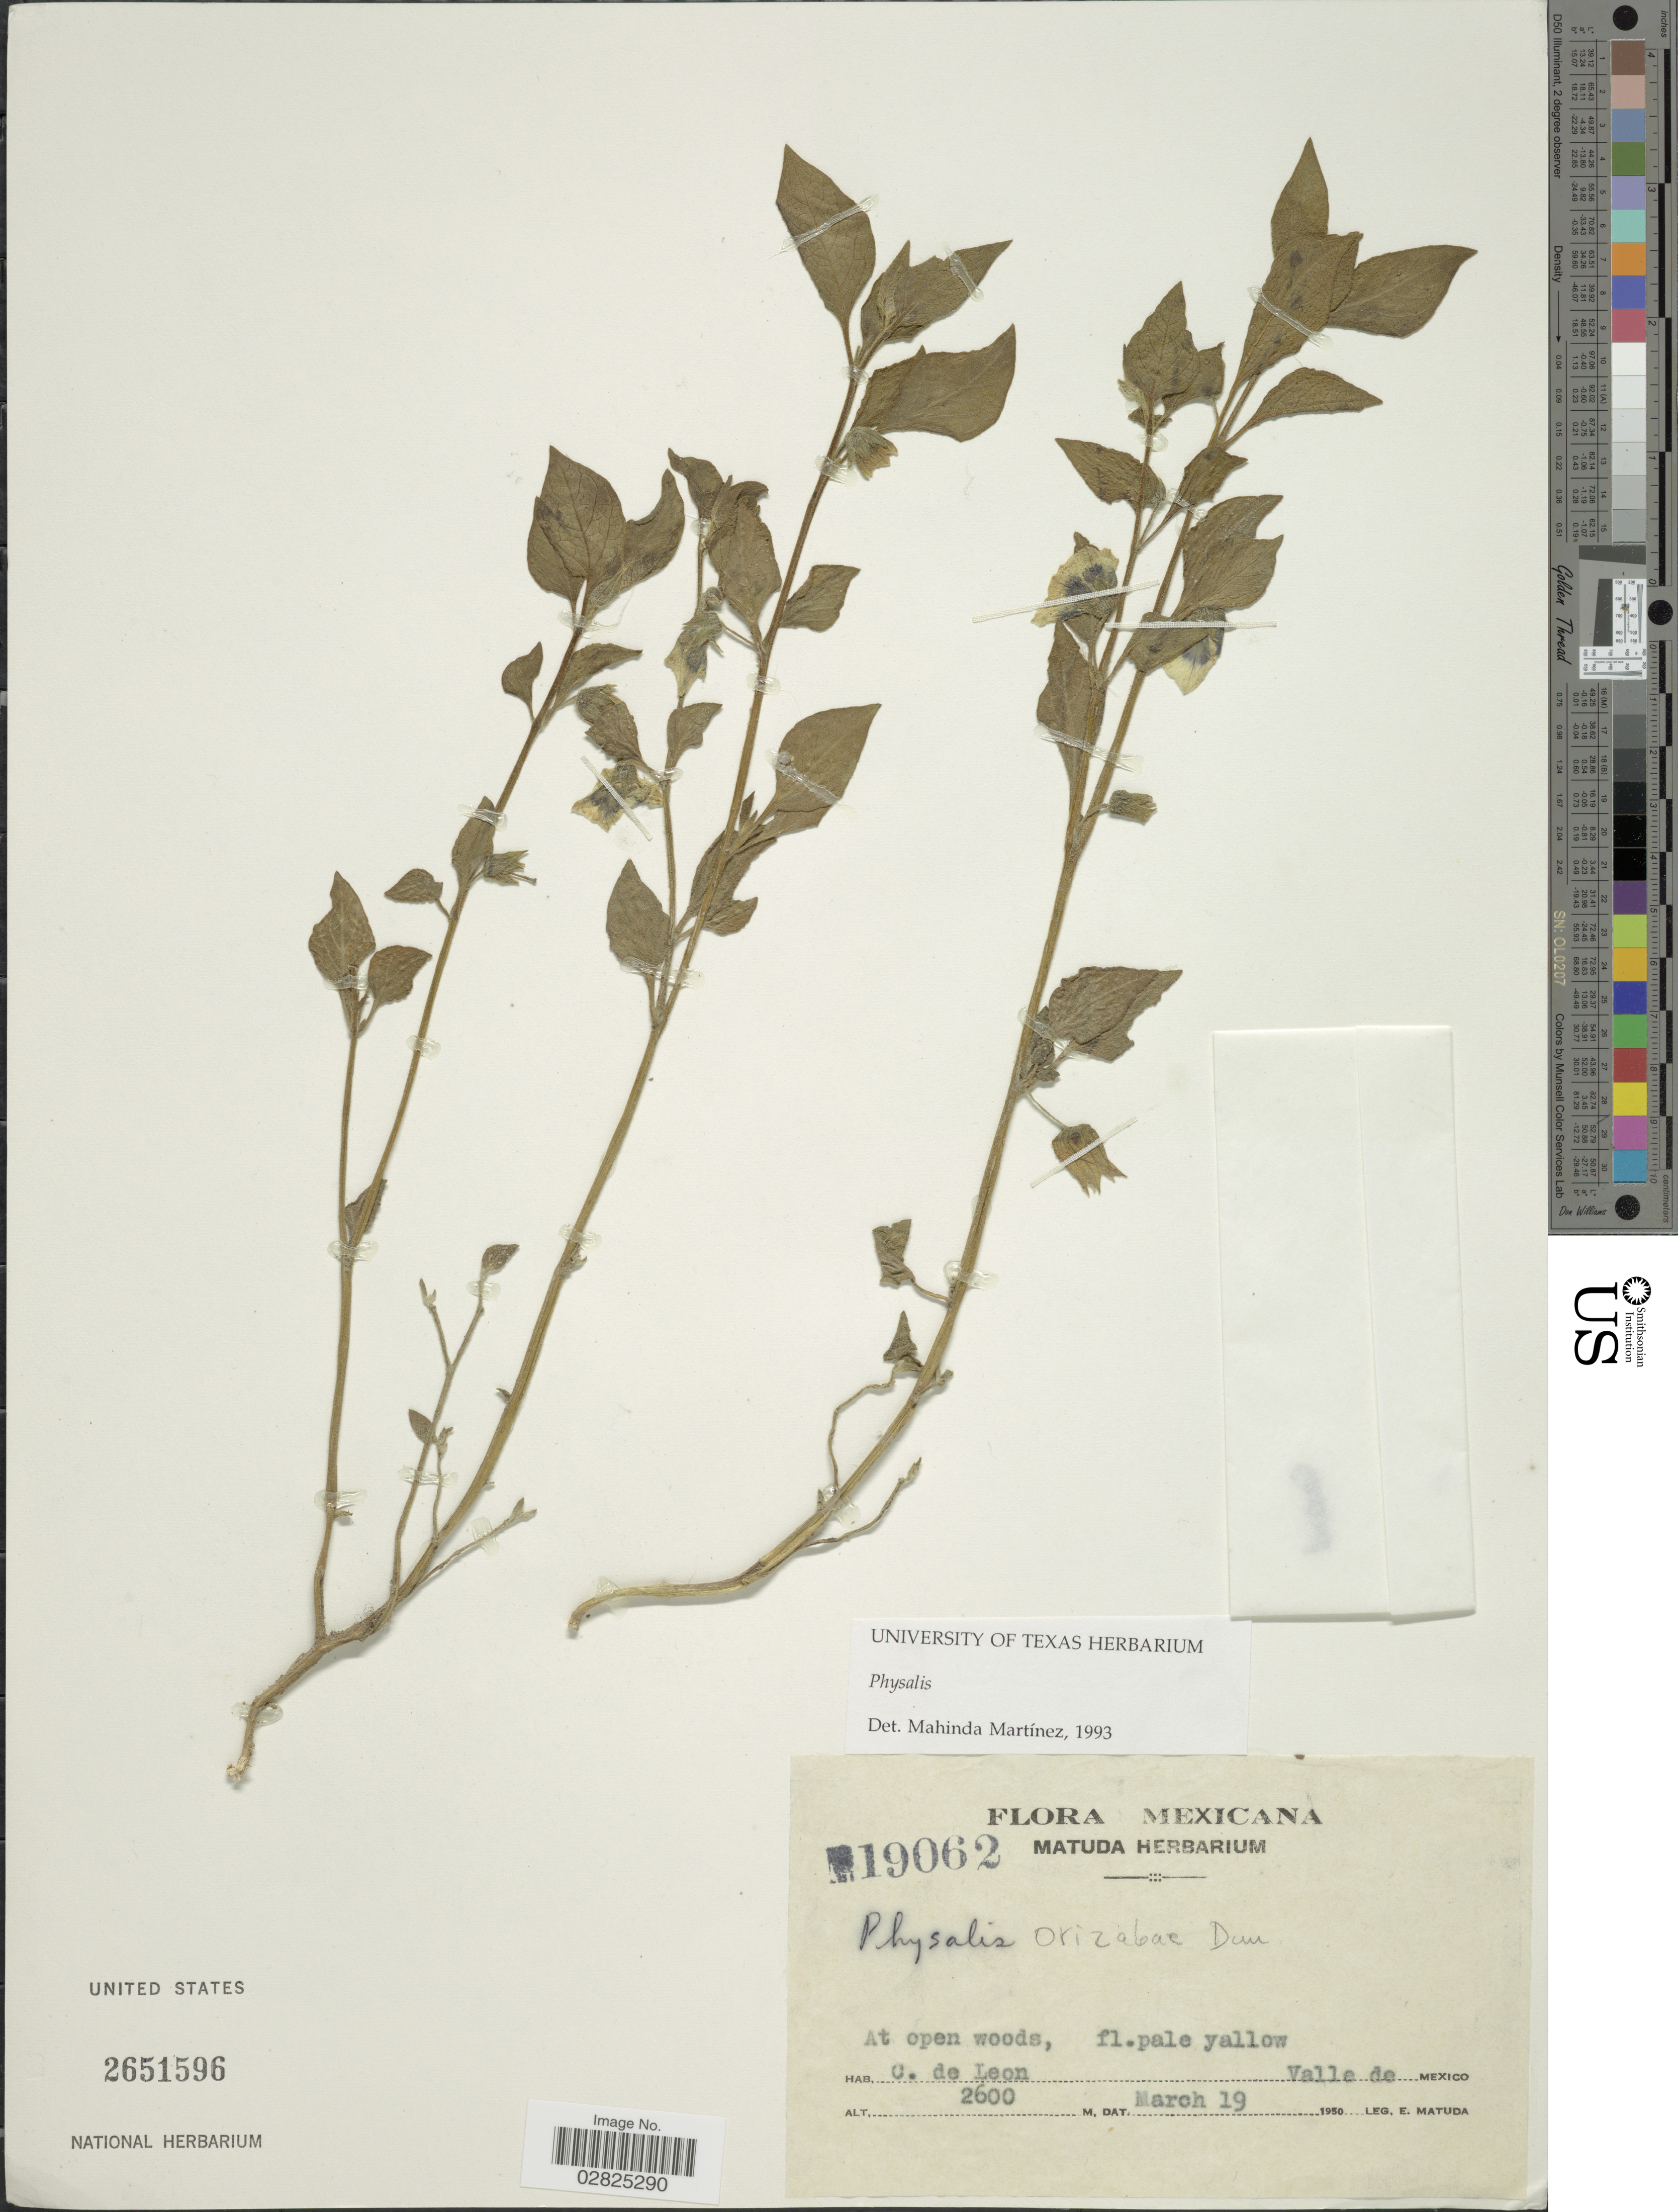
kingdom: Plantae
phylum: Tracheophyta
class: Magnoliopsida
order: Solanales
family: Solanaceae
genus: Physalis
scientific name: Physalis sp.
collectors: E. Matuda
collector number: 19062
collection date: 1950-03-19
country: Mexico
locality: C. de Leon, Valle de Mexico.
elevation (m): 2600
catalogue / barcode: US 2651596